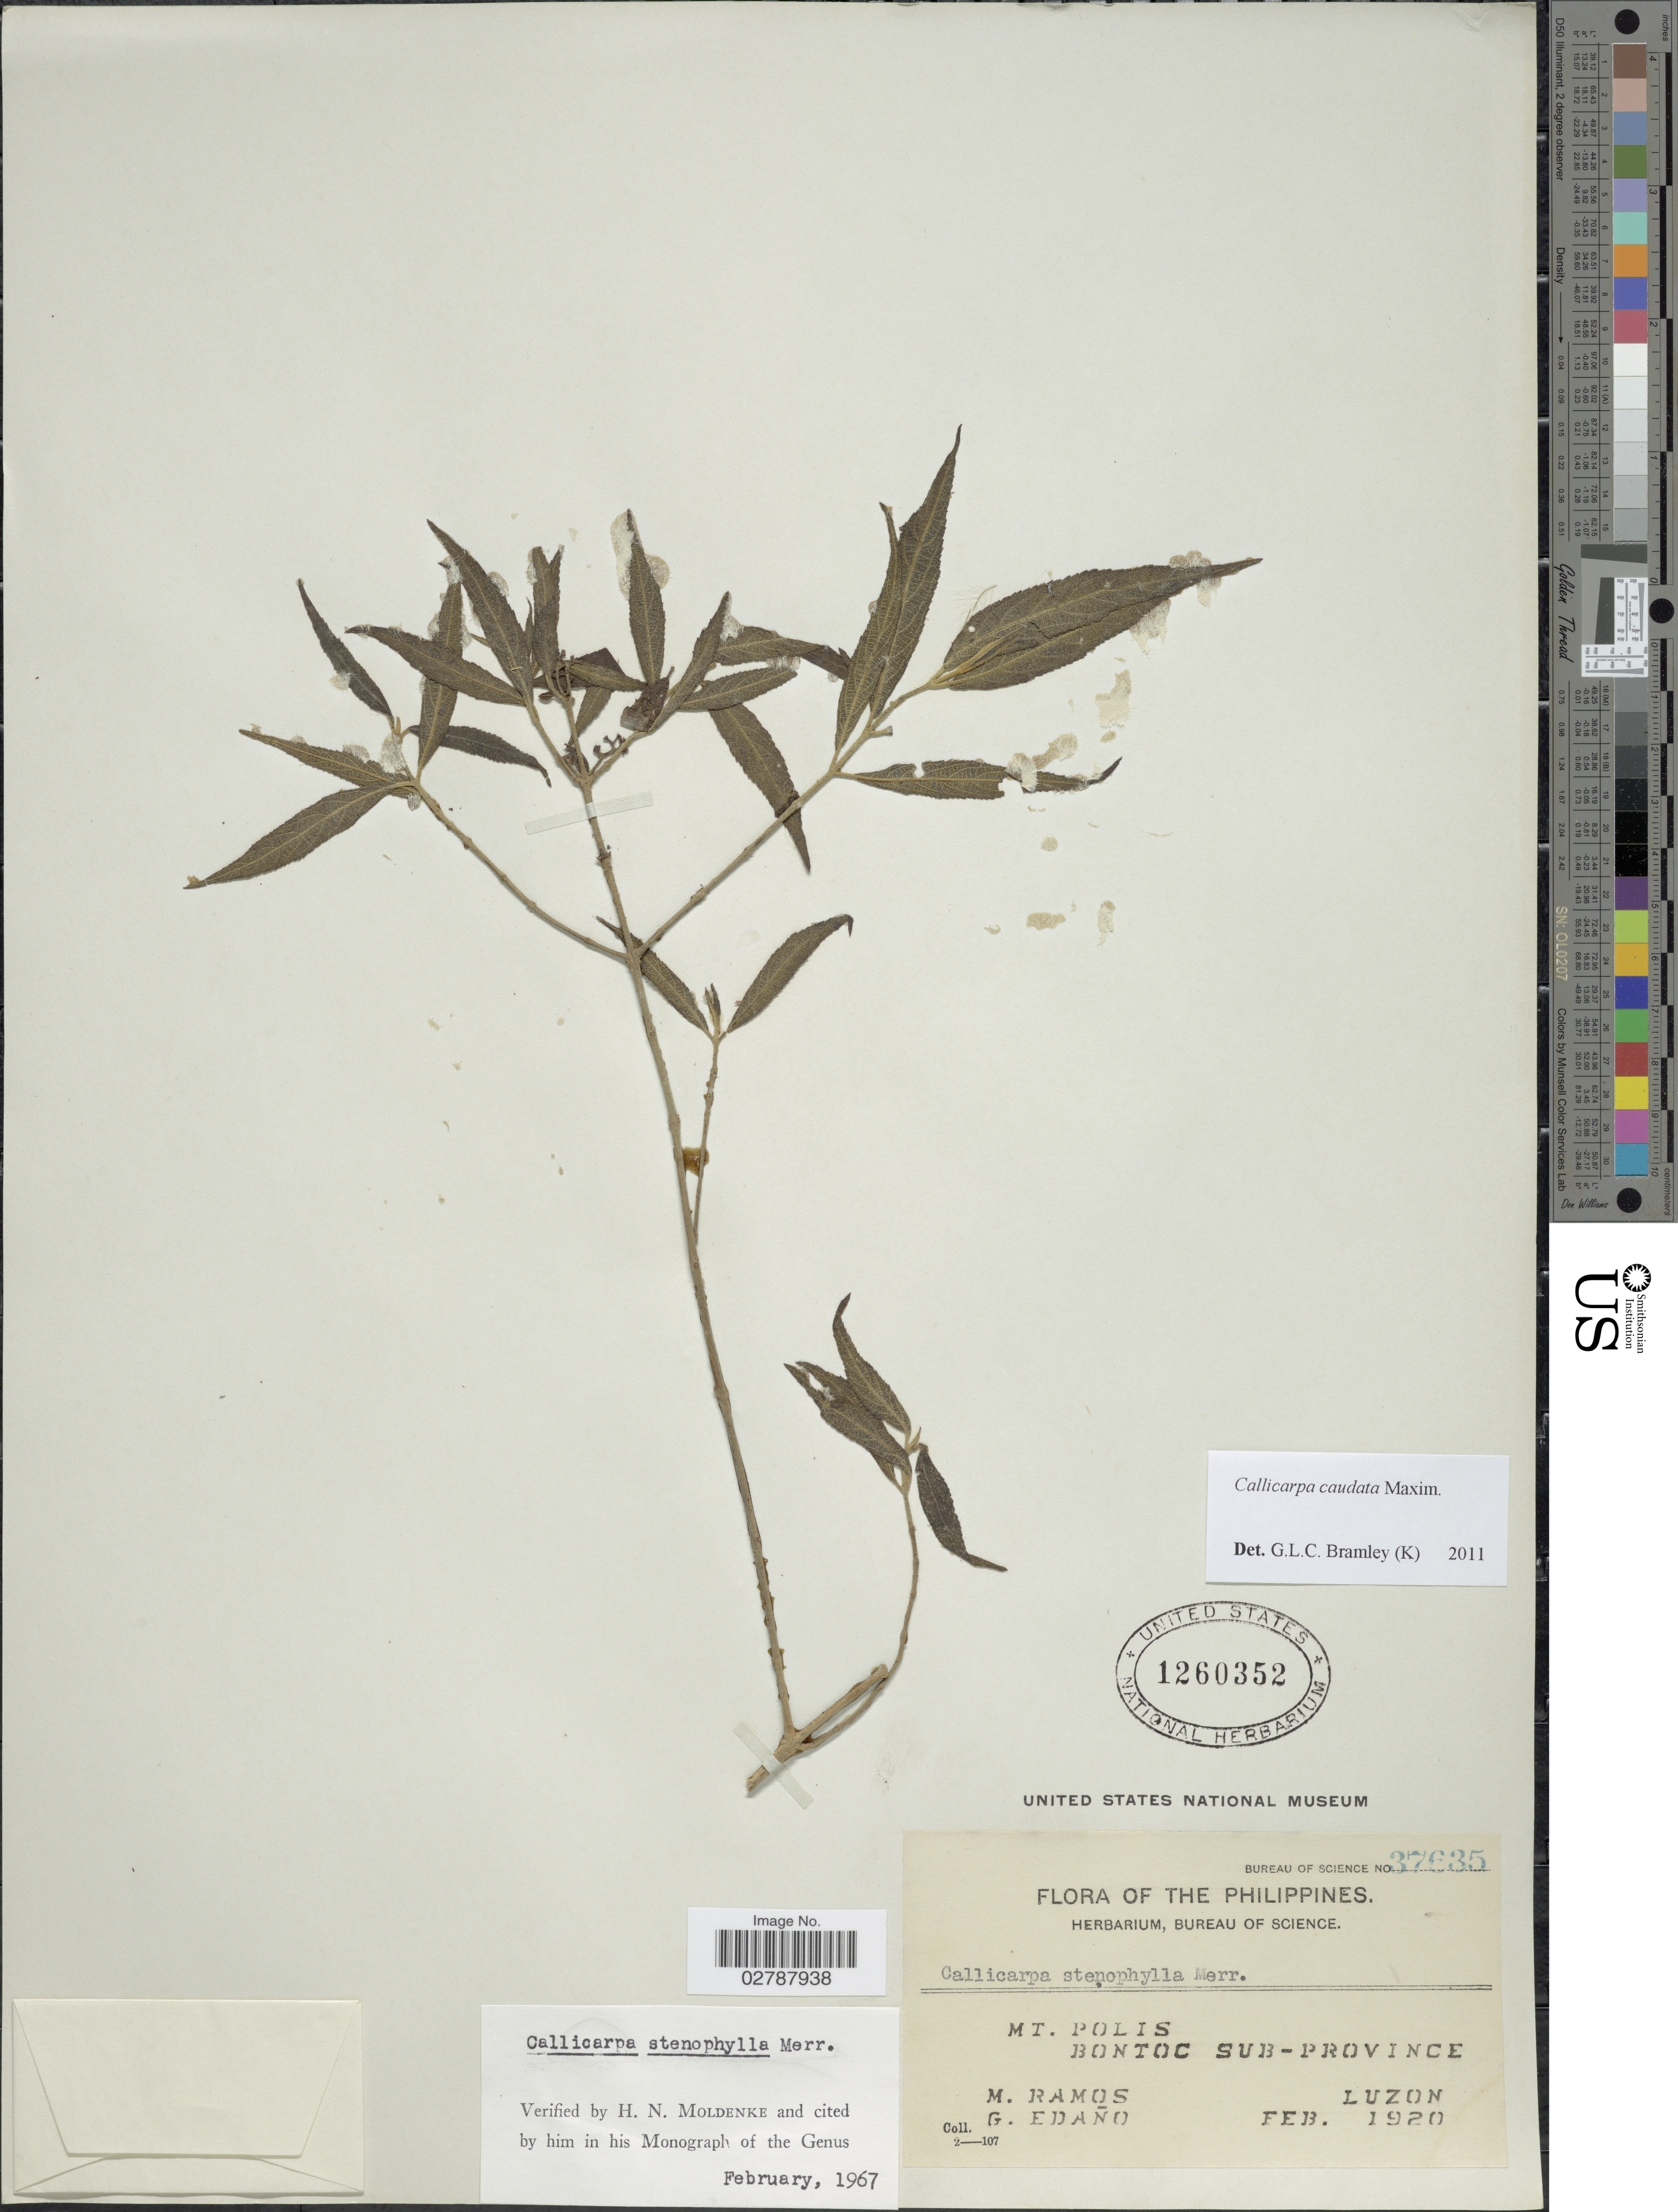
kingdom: Plantae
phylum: Tracheophyta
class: Magnoliopsida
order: Lamiales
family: Lamiaceae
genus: Callicarpa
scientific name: Callicarpa caudata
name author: Maxim.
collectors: M. Ramos & G. Edaño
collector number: Bureau of Science37635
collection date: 1920-02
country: Philippines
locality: Mt. Polis. Bontoc Sub-Province. Luzon.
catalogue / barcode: US 1260352